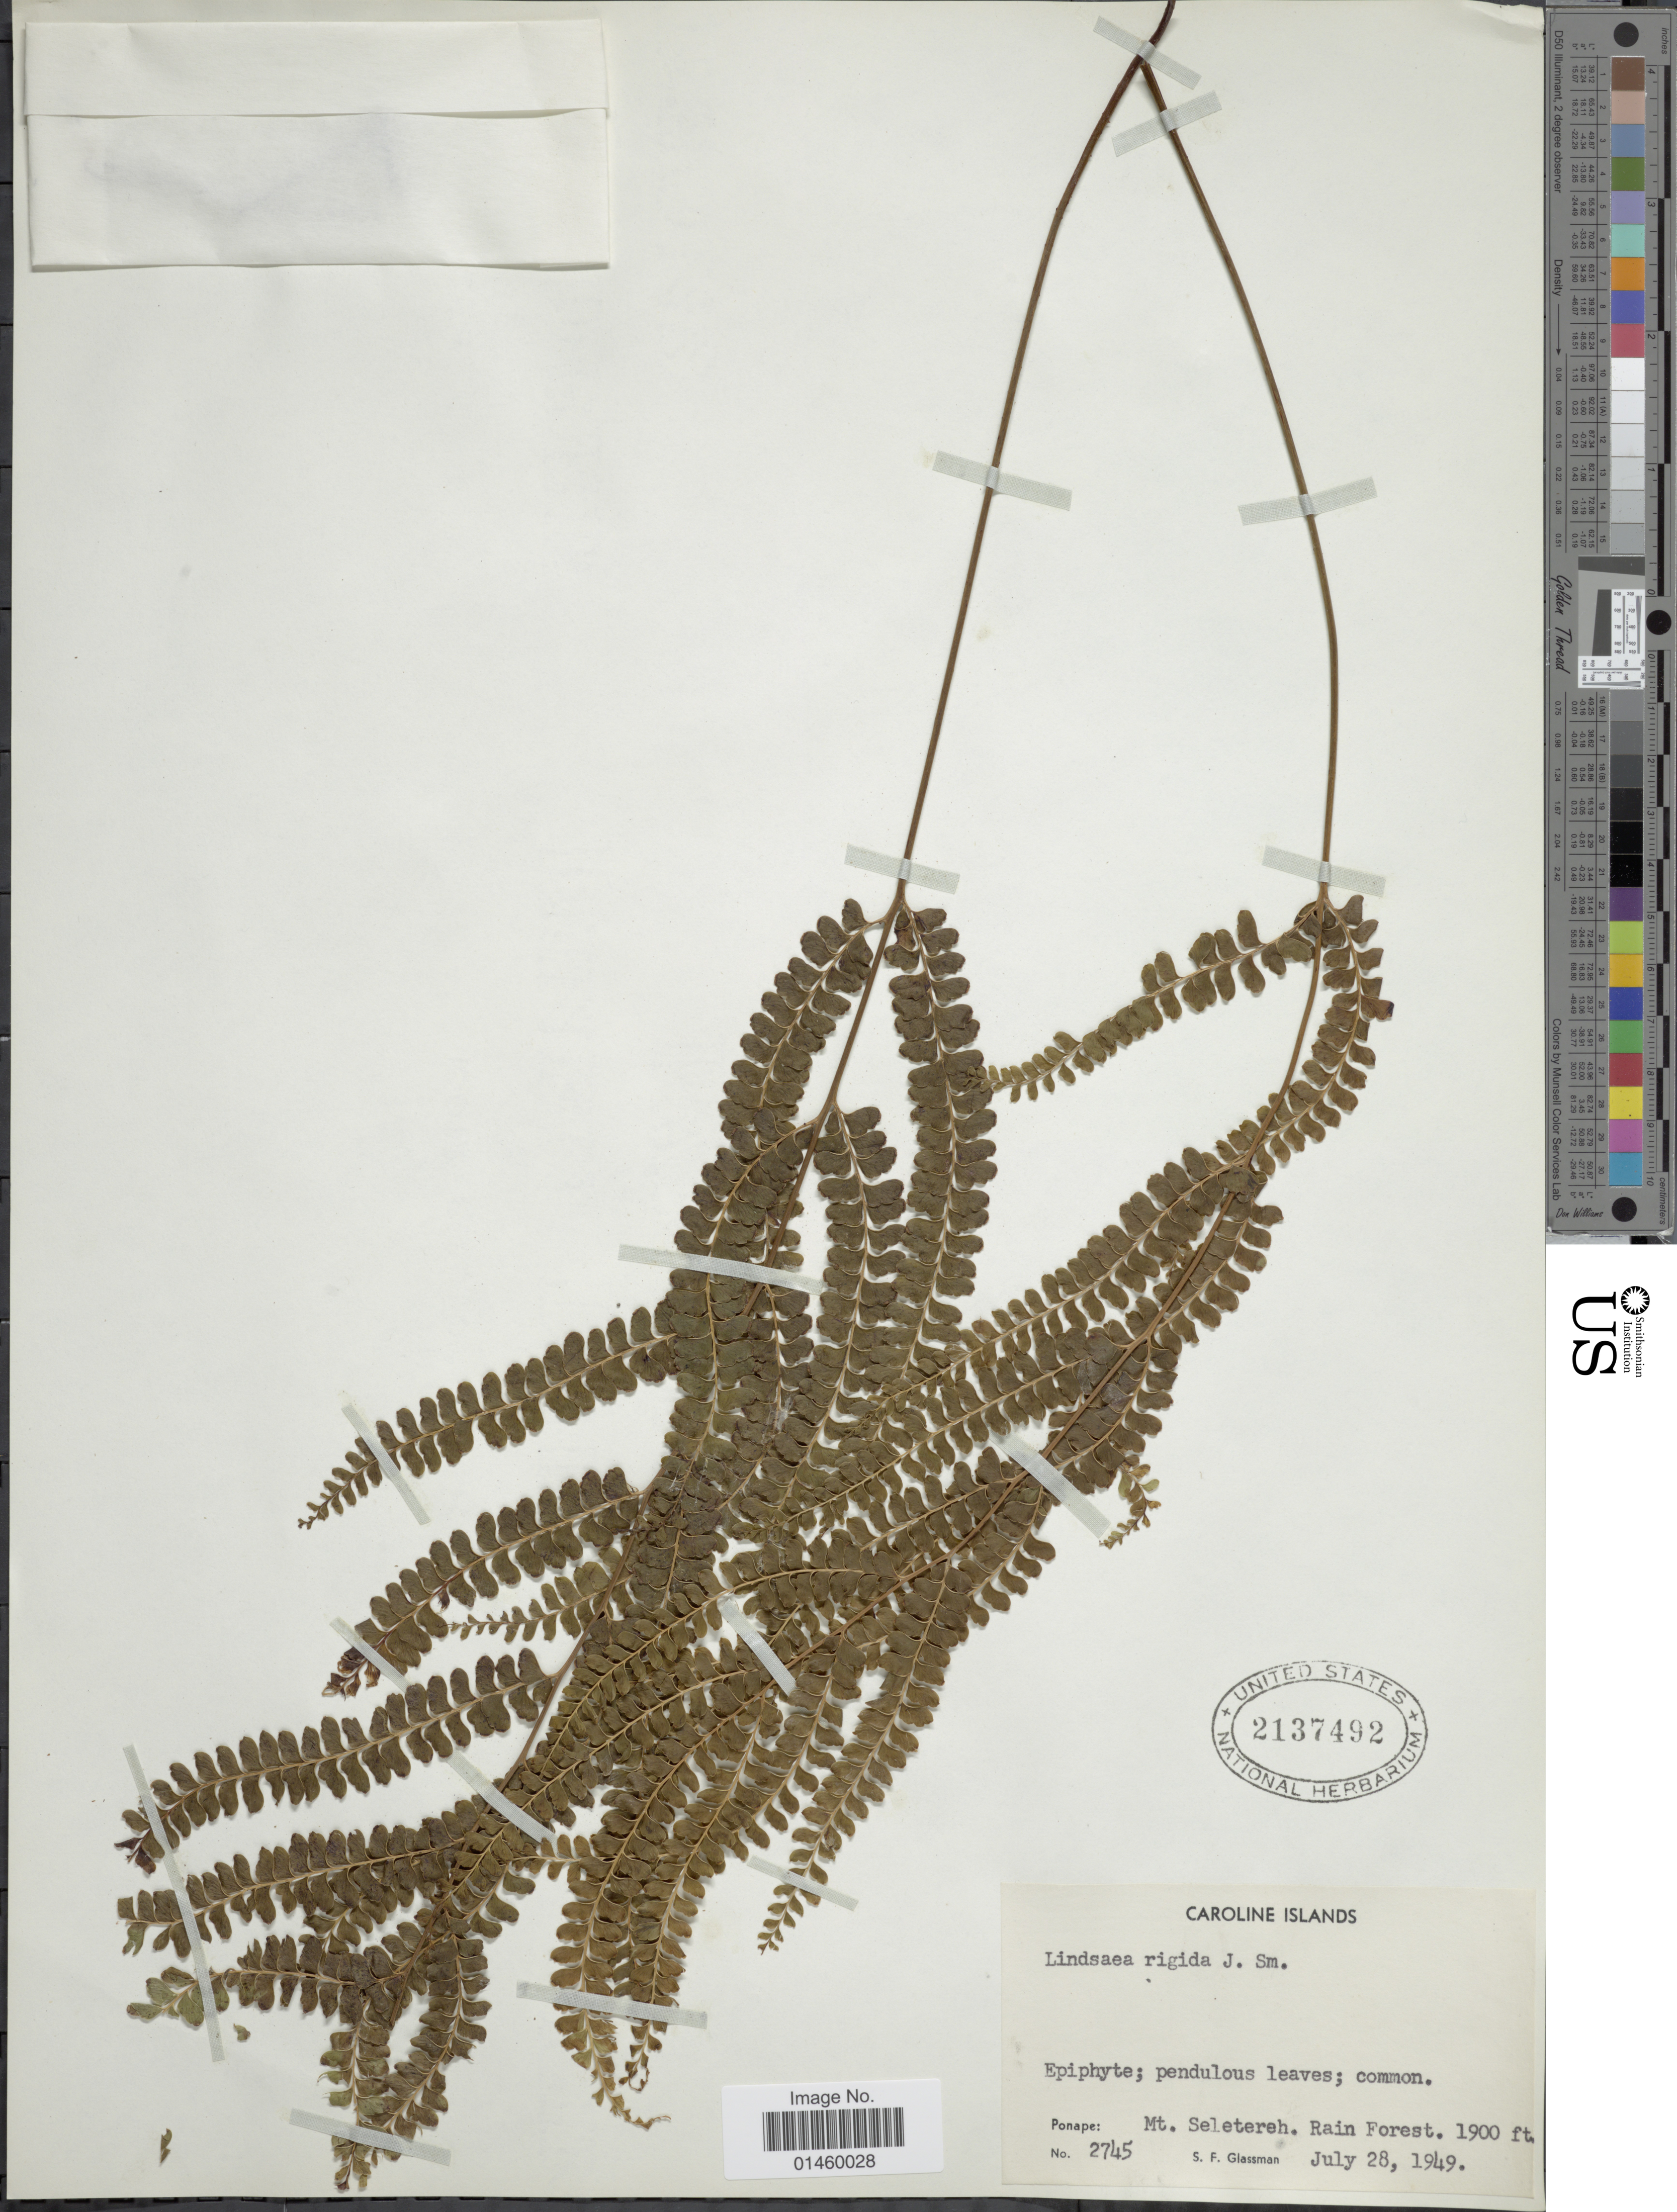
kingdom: Plantae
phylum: Tracheophyta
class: Polypodiopsida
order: Polypodiales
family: Lindsaeaceae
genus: Lindsaea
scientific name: Lindsaea rigida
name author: J. Sm.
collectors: S. F. Glassman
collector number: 2745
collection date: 1949-07-28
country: Micronesia, Federated States of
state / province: Pohnpei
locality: Caroline Islands. Ponape: Mt. Seletereh.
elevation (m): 579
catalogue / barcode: US 2137492